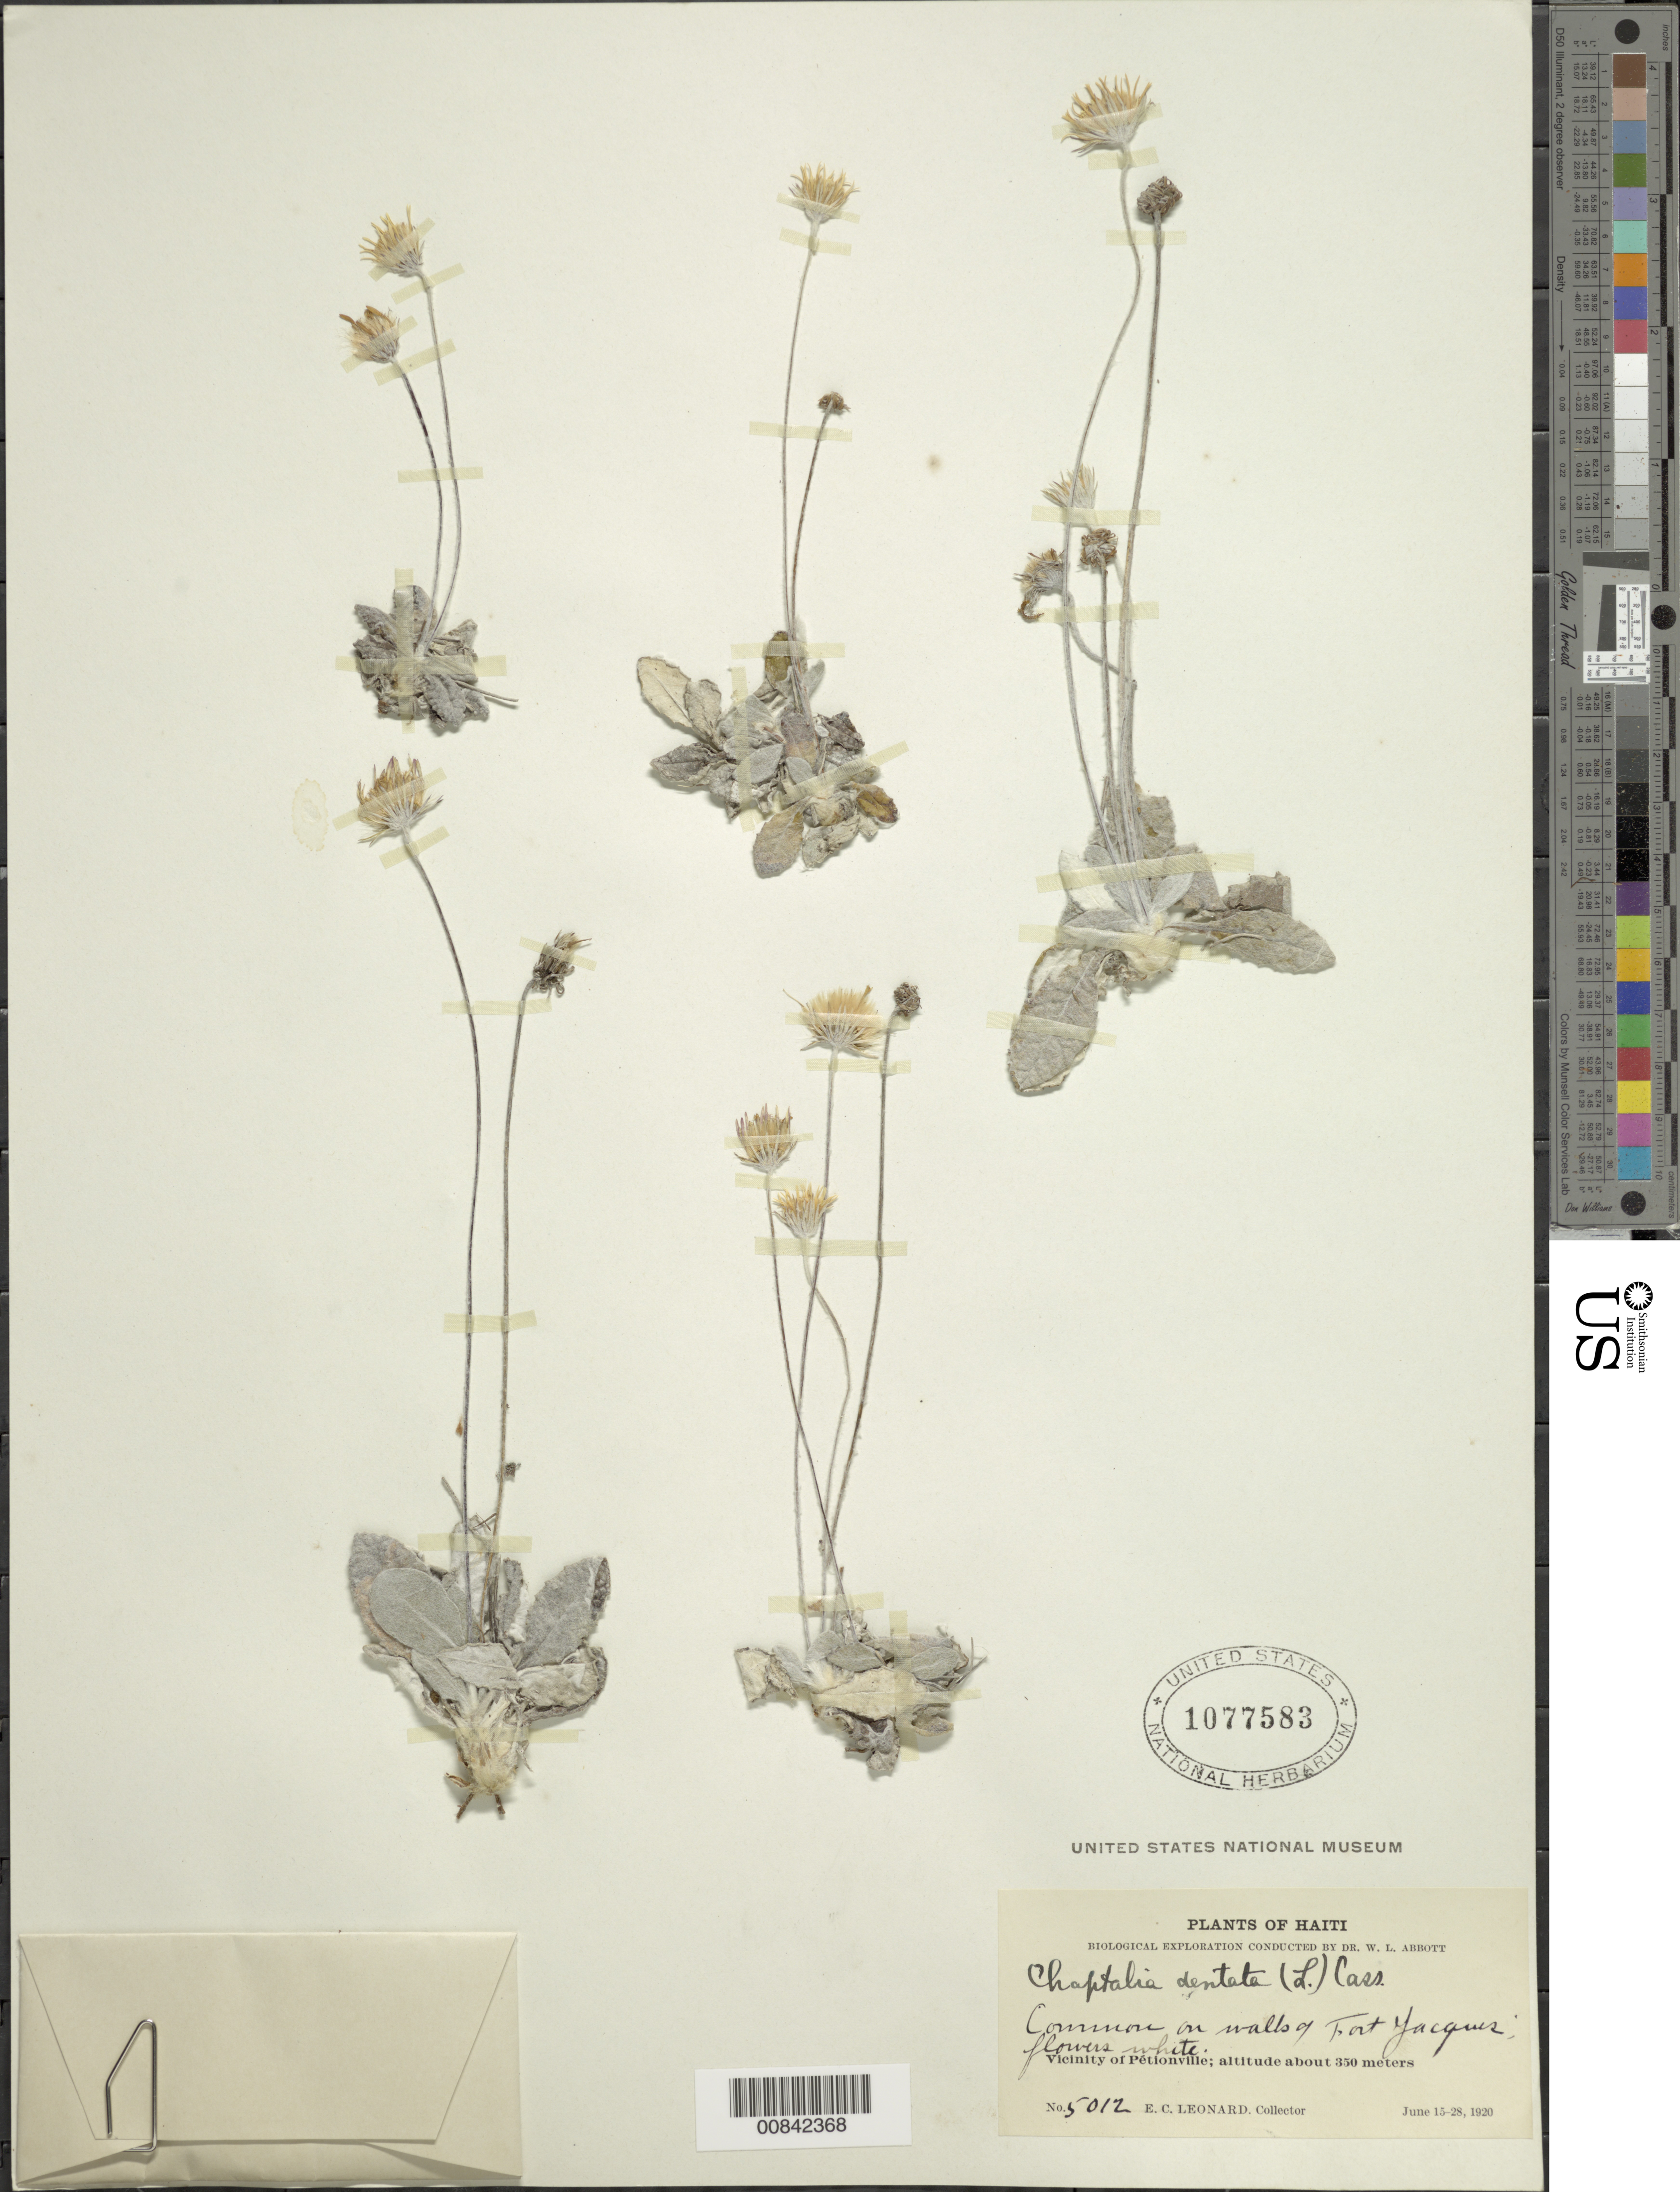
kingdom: Plantae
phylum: Tracheophyta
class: Magnoliopsida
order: Asterales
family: Asteraceae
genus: Chaptalia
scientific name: Chaptalia dentata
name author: (L.) Cass.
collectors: E. C. Leonard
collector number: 5012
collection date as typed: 15 Jun 1920 to 28 Jun 1920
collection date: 1920-06-15/1920-06-28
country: Haiti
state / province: Ouest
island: Hispaniola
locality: Vicinity of Pétionville, Fort Yaques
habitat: Walls of fort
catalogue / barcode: US 1077583